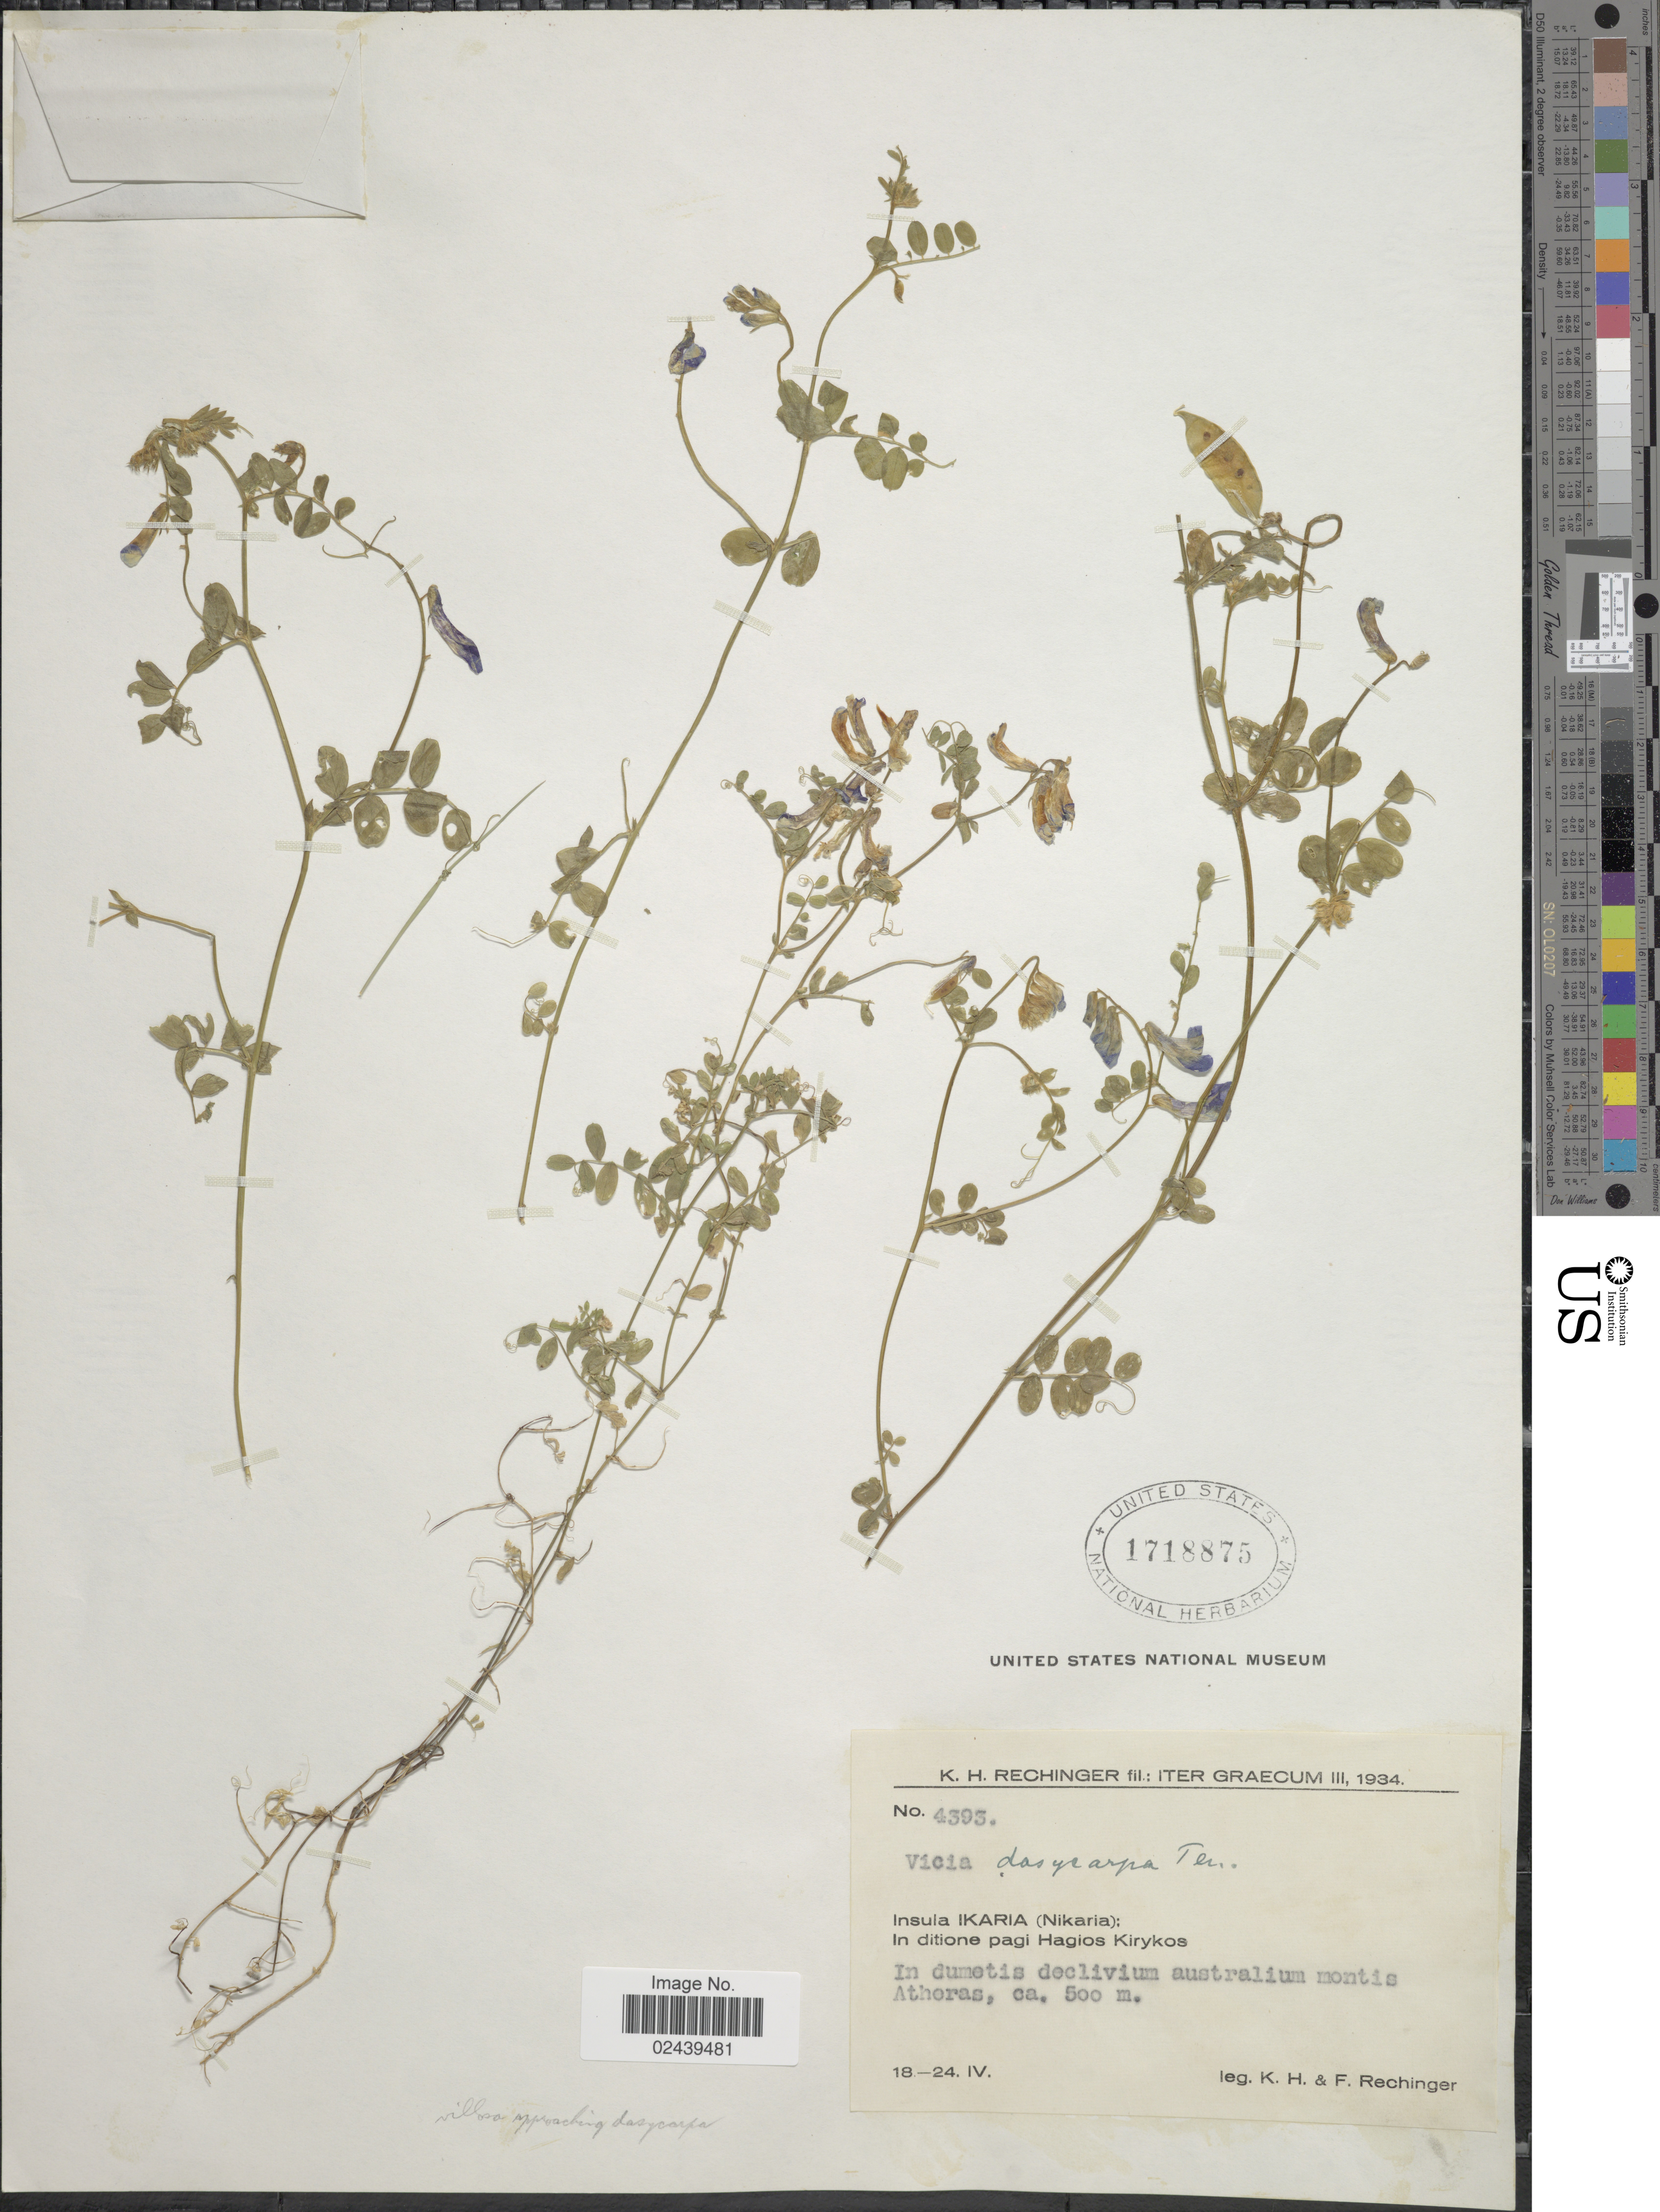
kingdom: Plantae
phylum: Tracheophyta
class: Magnoliopsida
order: Fabales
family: Fabaceae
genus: Vicia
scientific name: Vicia villosa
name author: Roth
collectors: K. H. Rechinger & F. Rechinger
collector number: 4393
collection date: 1934-04-18/1934-04-24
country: Greece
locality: Iter Graecum, Insula Ikaria (Nikaria): In ditione pagi Hagios Kirykos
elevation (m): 500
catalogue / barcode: US 1718875